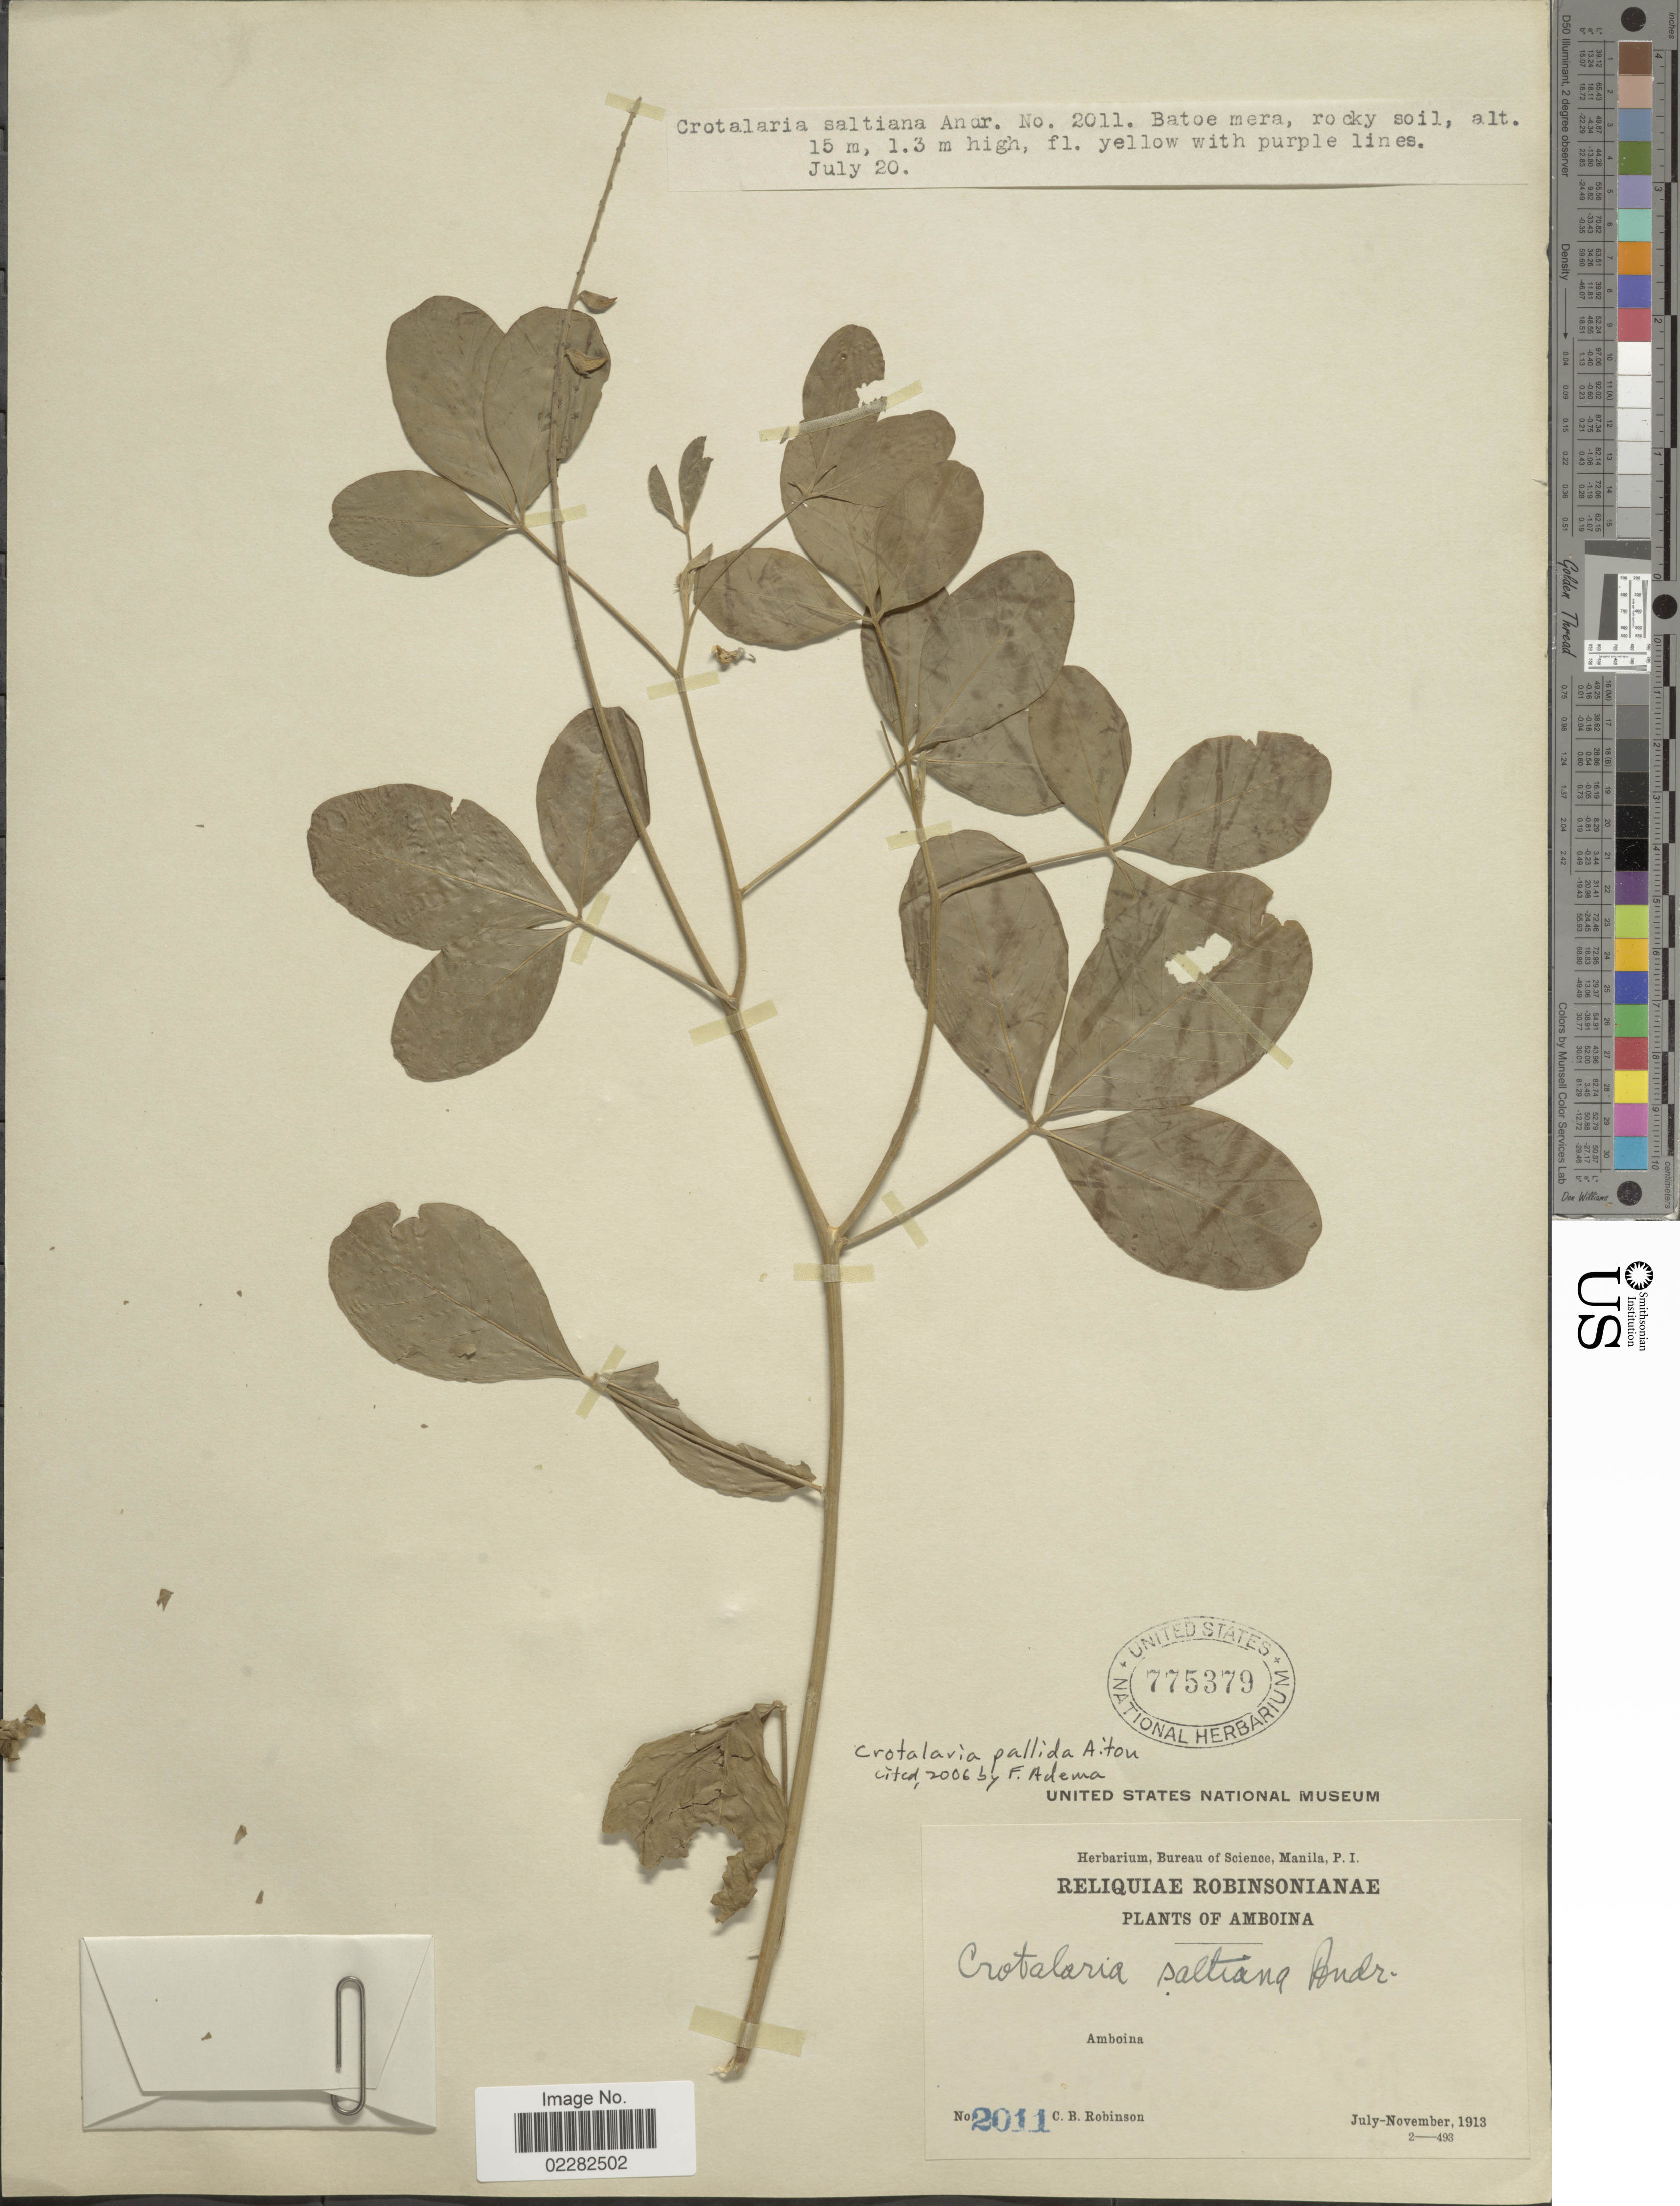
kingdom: Plantae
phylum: Tracheophyta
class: Magnoliopsida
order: Fabales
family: Fabaceae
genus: Crotalaria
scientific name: Crotalaria pallida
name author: Aiton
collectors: C. Robinson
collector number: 2011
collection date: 1913-07-20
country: Indonesia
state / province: Maluku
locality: Amboina.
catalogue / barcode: US 775379